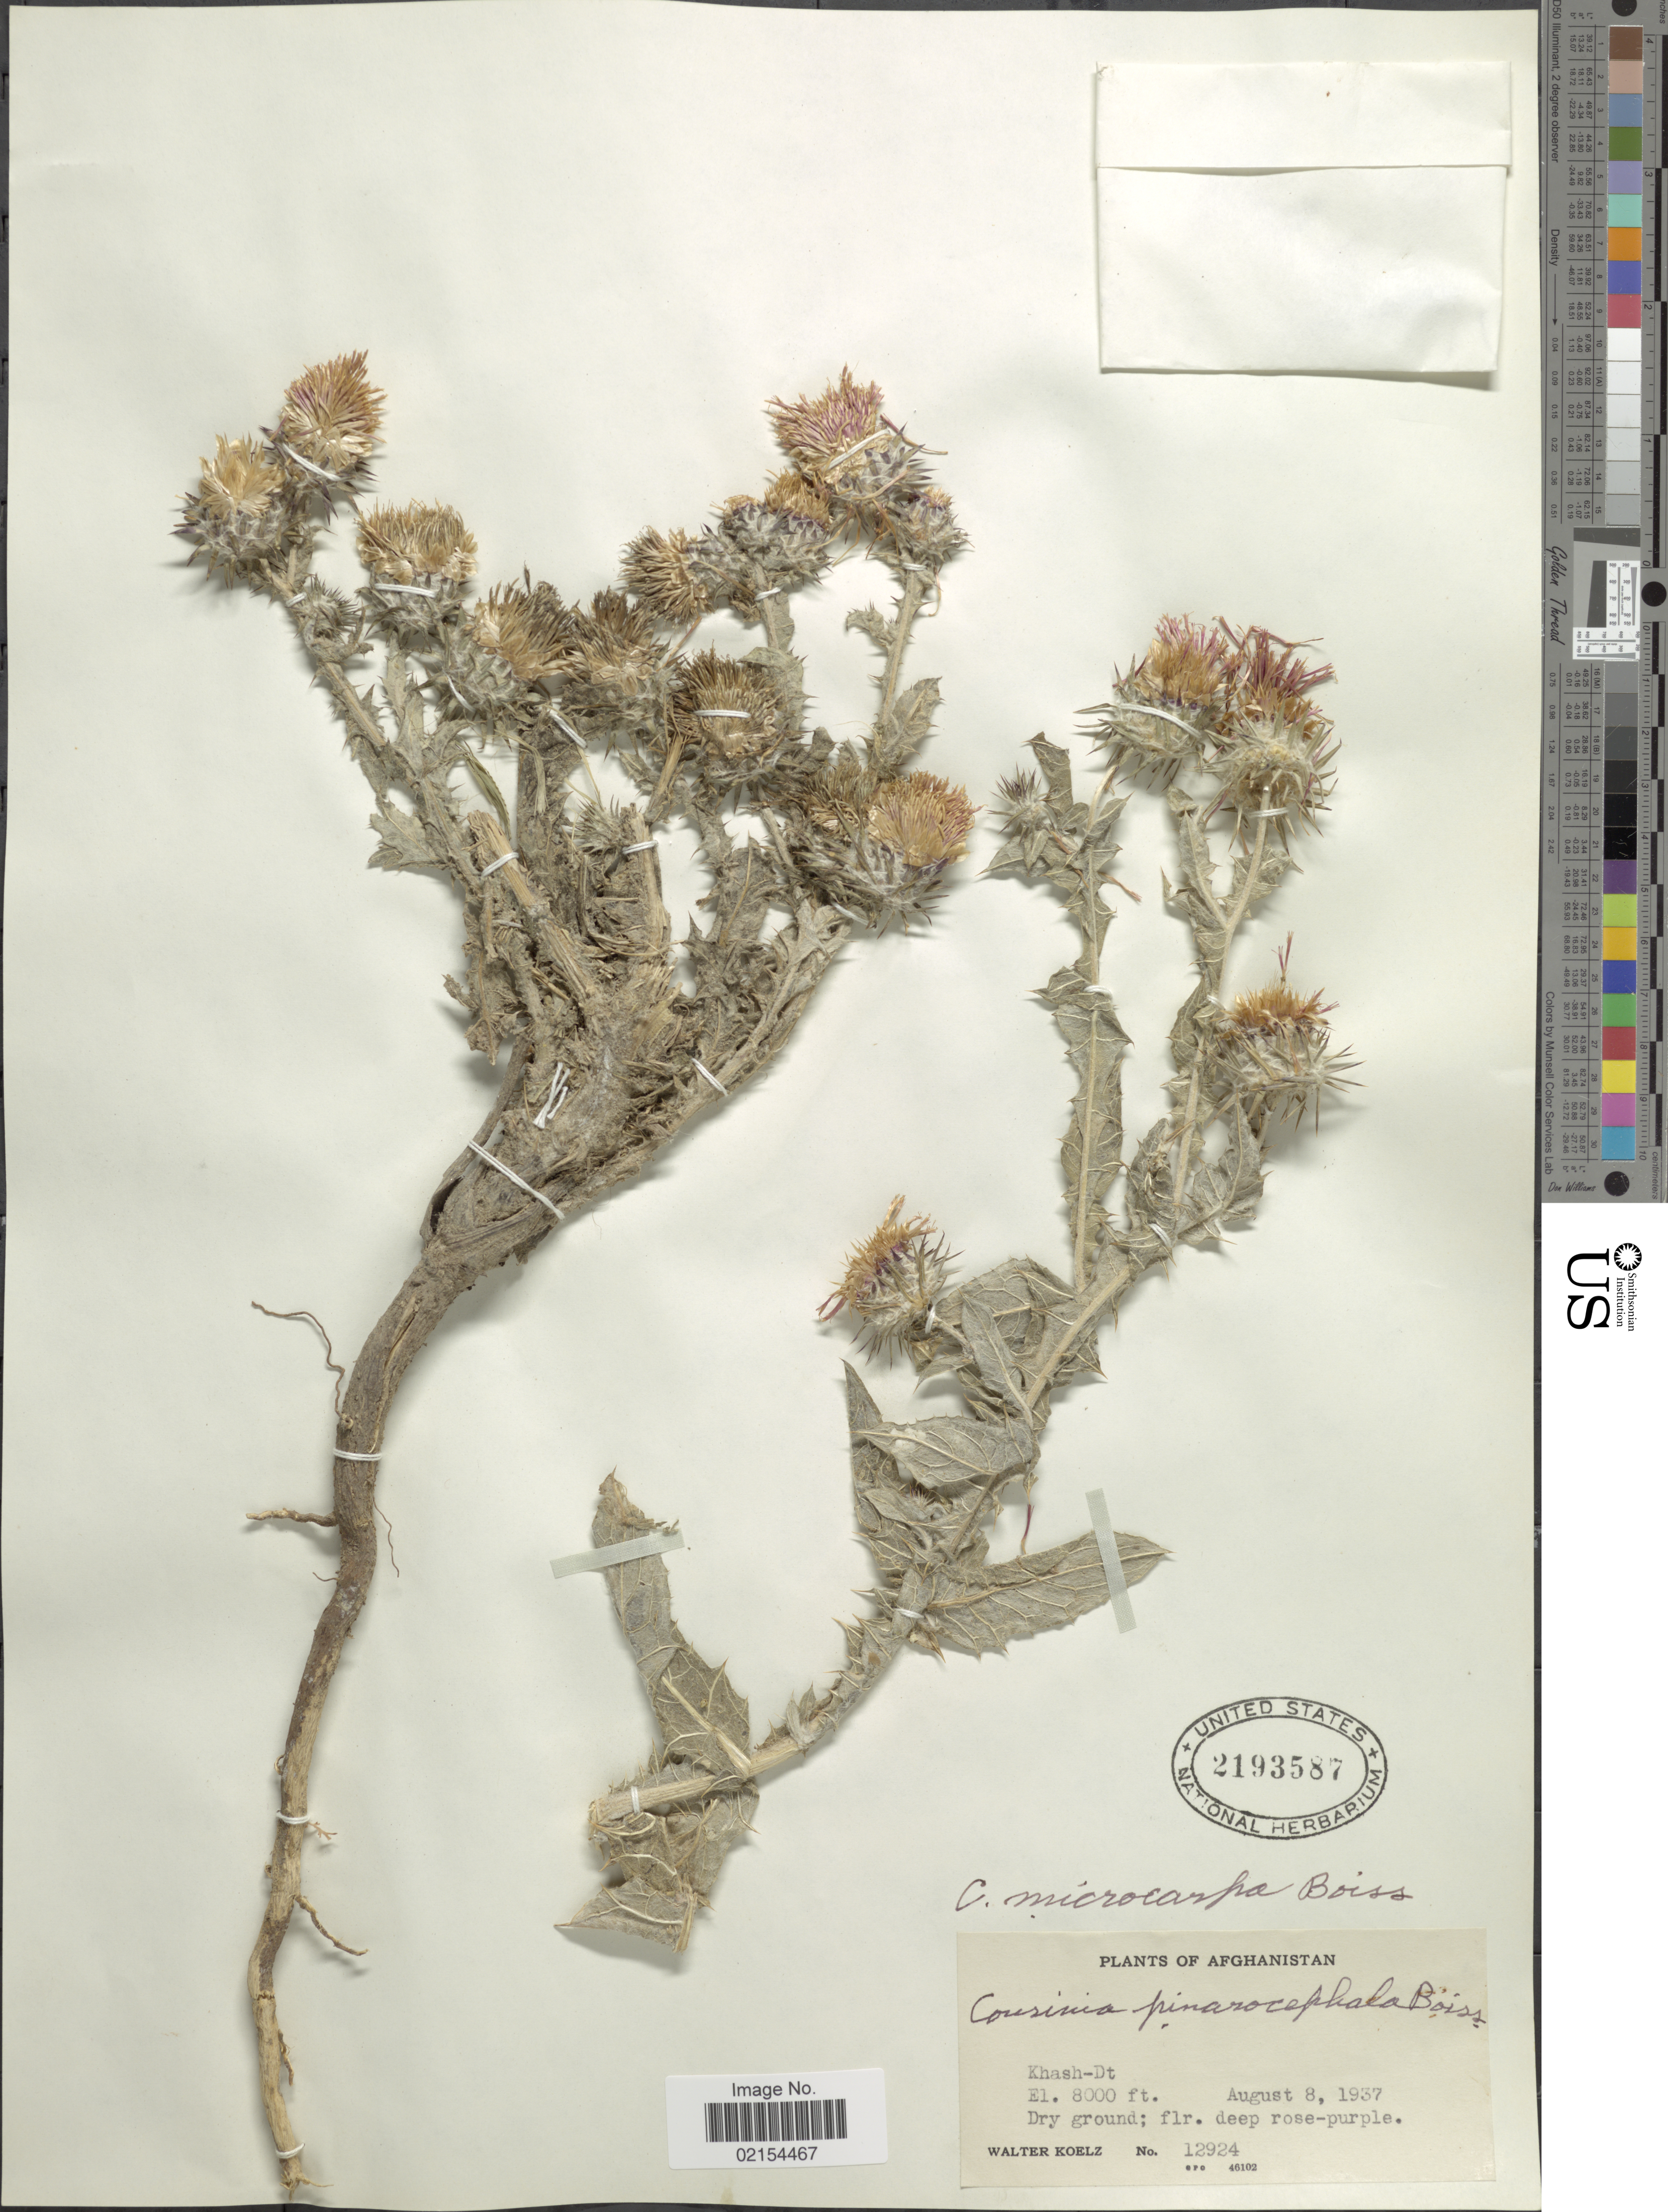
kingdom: Plantae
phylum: Tracheophyta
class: Magnoliopsida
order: Asterales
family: Asteraceae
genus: Cousinia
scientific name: Cousinia microcarpa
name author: Boiss.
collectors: W. N. Koelz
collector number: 12924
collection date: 1927-08-08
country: Afghanistan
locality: Khash-Dt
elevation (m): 2438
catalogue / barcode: US 2193587